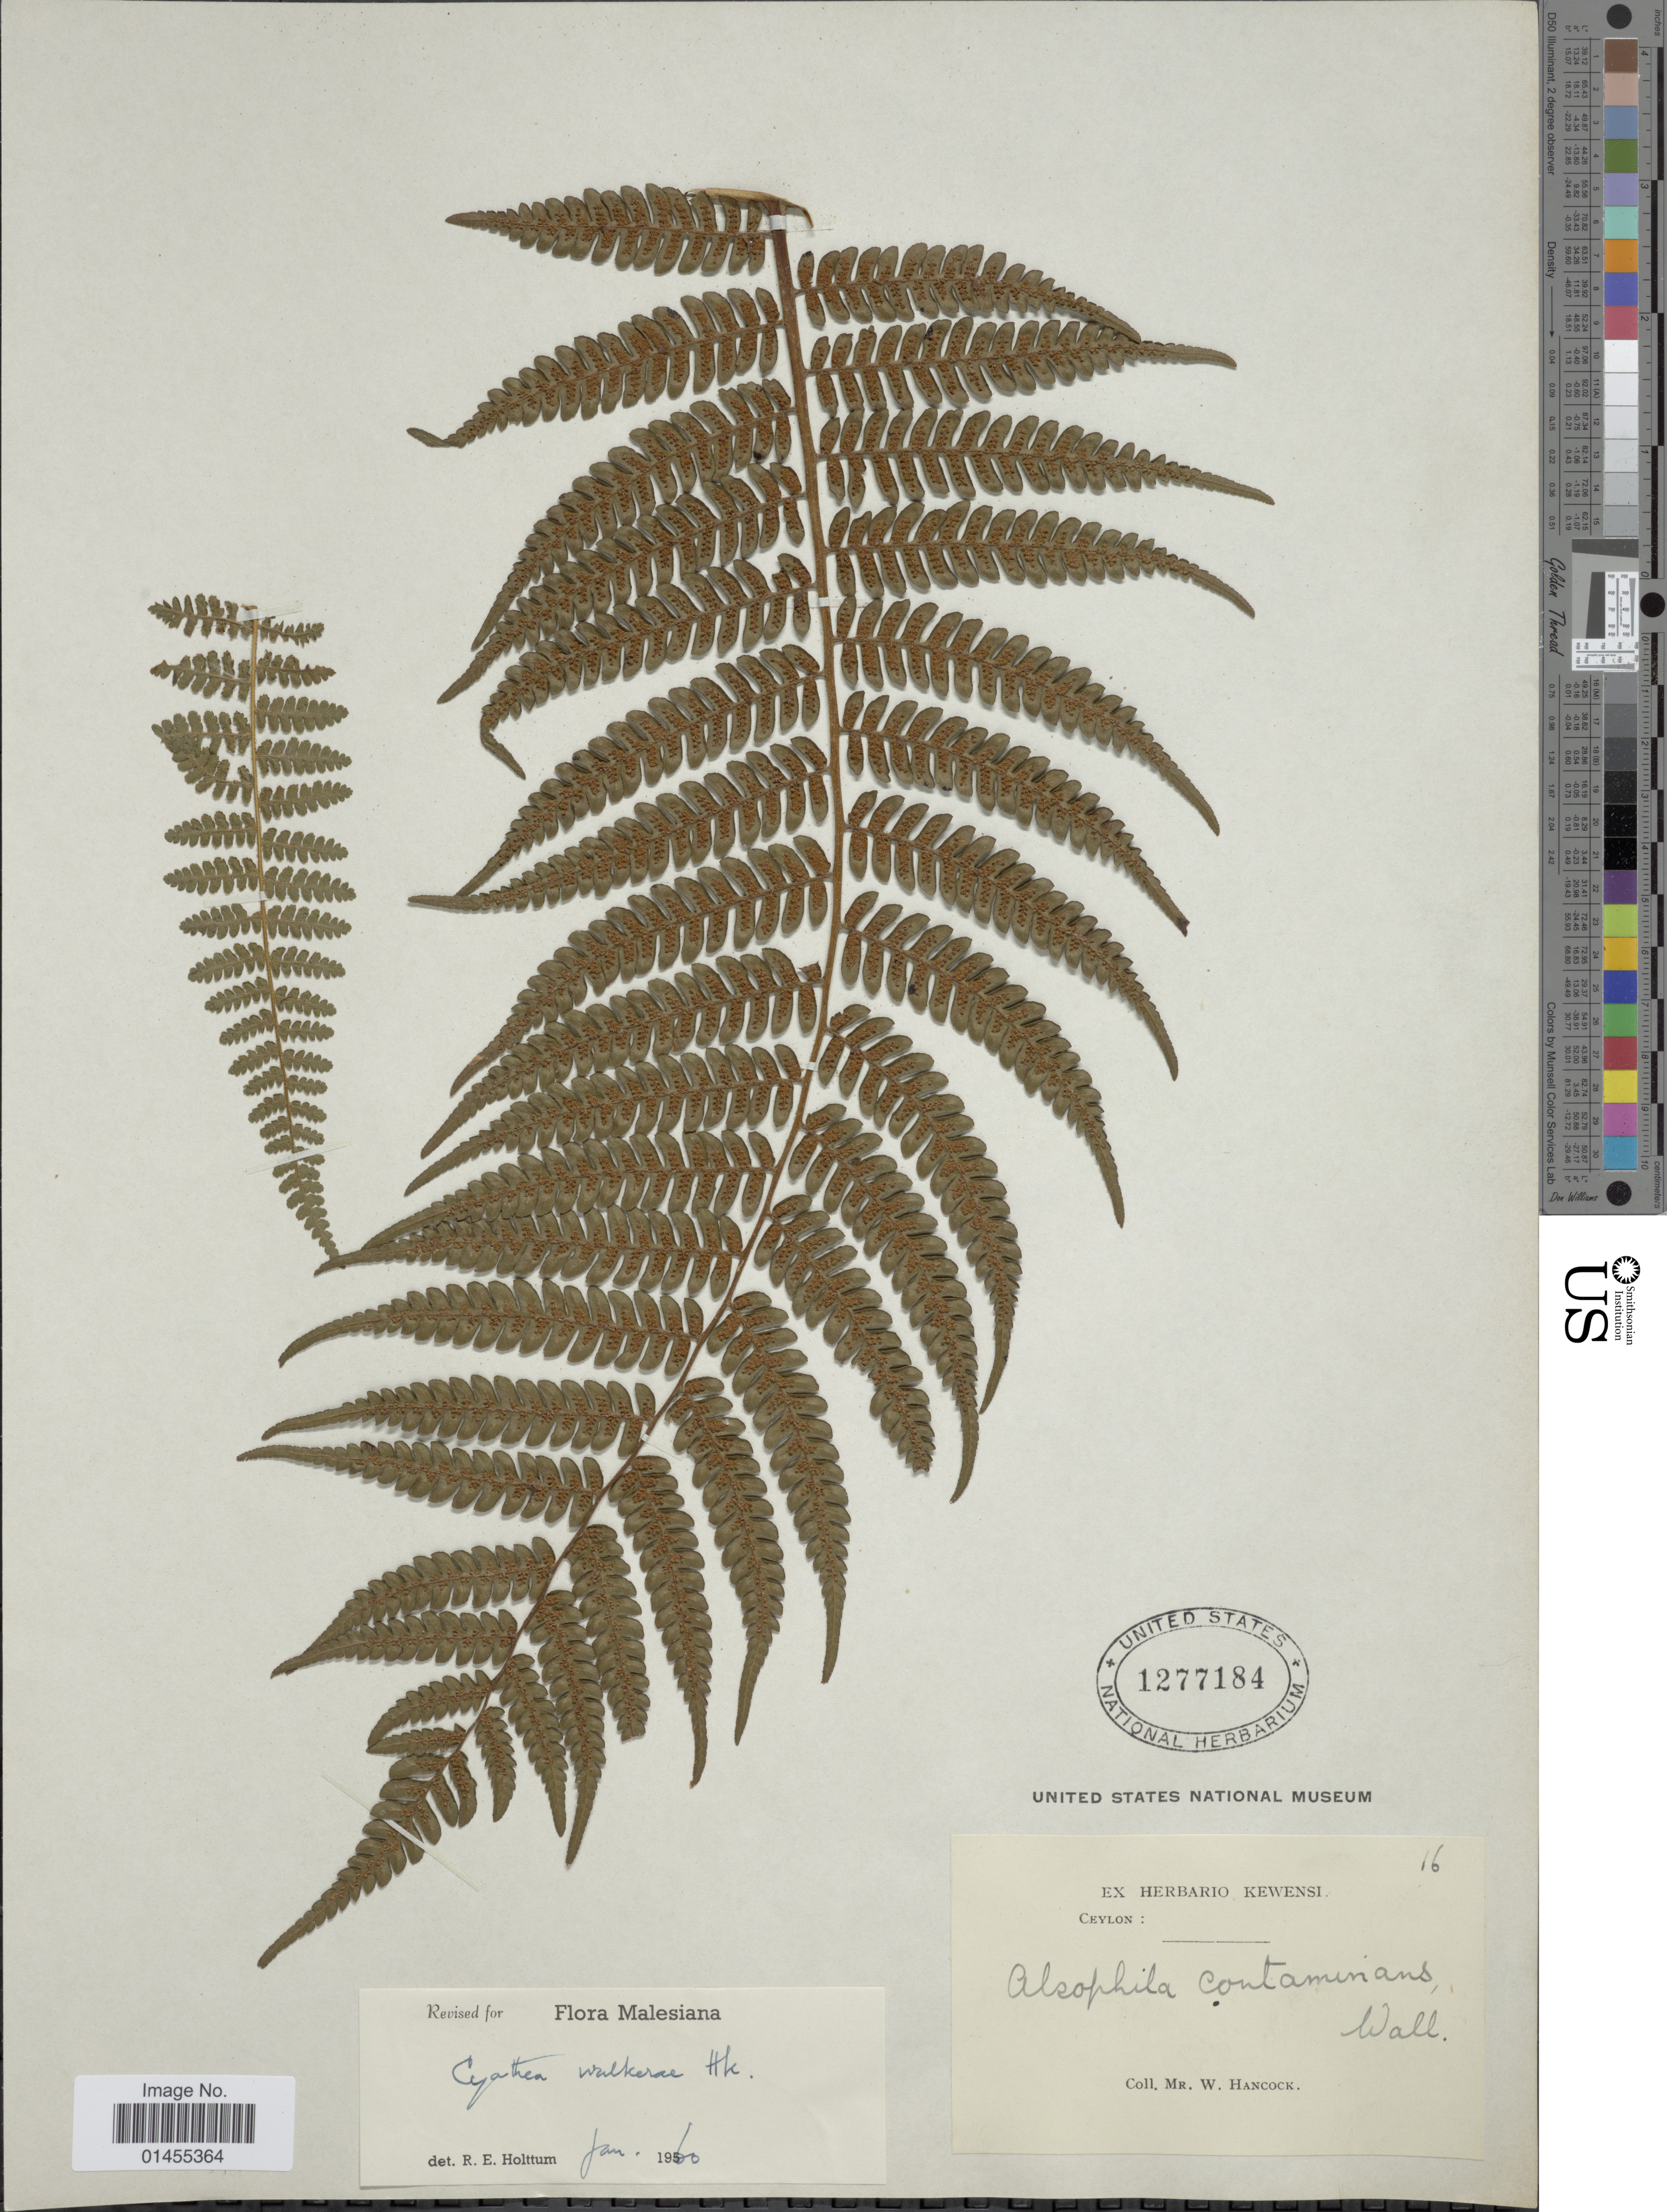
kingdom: Plantae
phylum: Tracheophyta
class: Polypodiopsida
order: Cyatheales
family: Cyatheaceae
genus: Alsophila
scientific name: Alsophila walkerae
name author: (Hook.) J. Sm.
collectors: W. Hancock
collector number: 16*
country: Sri Lanka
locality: Ceylon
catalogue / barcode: US 1277184